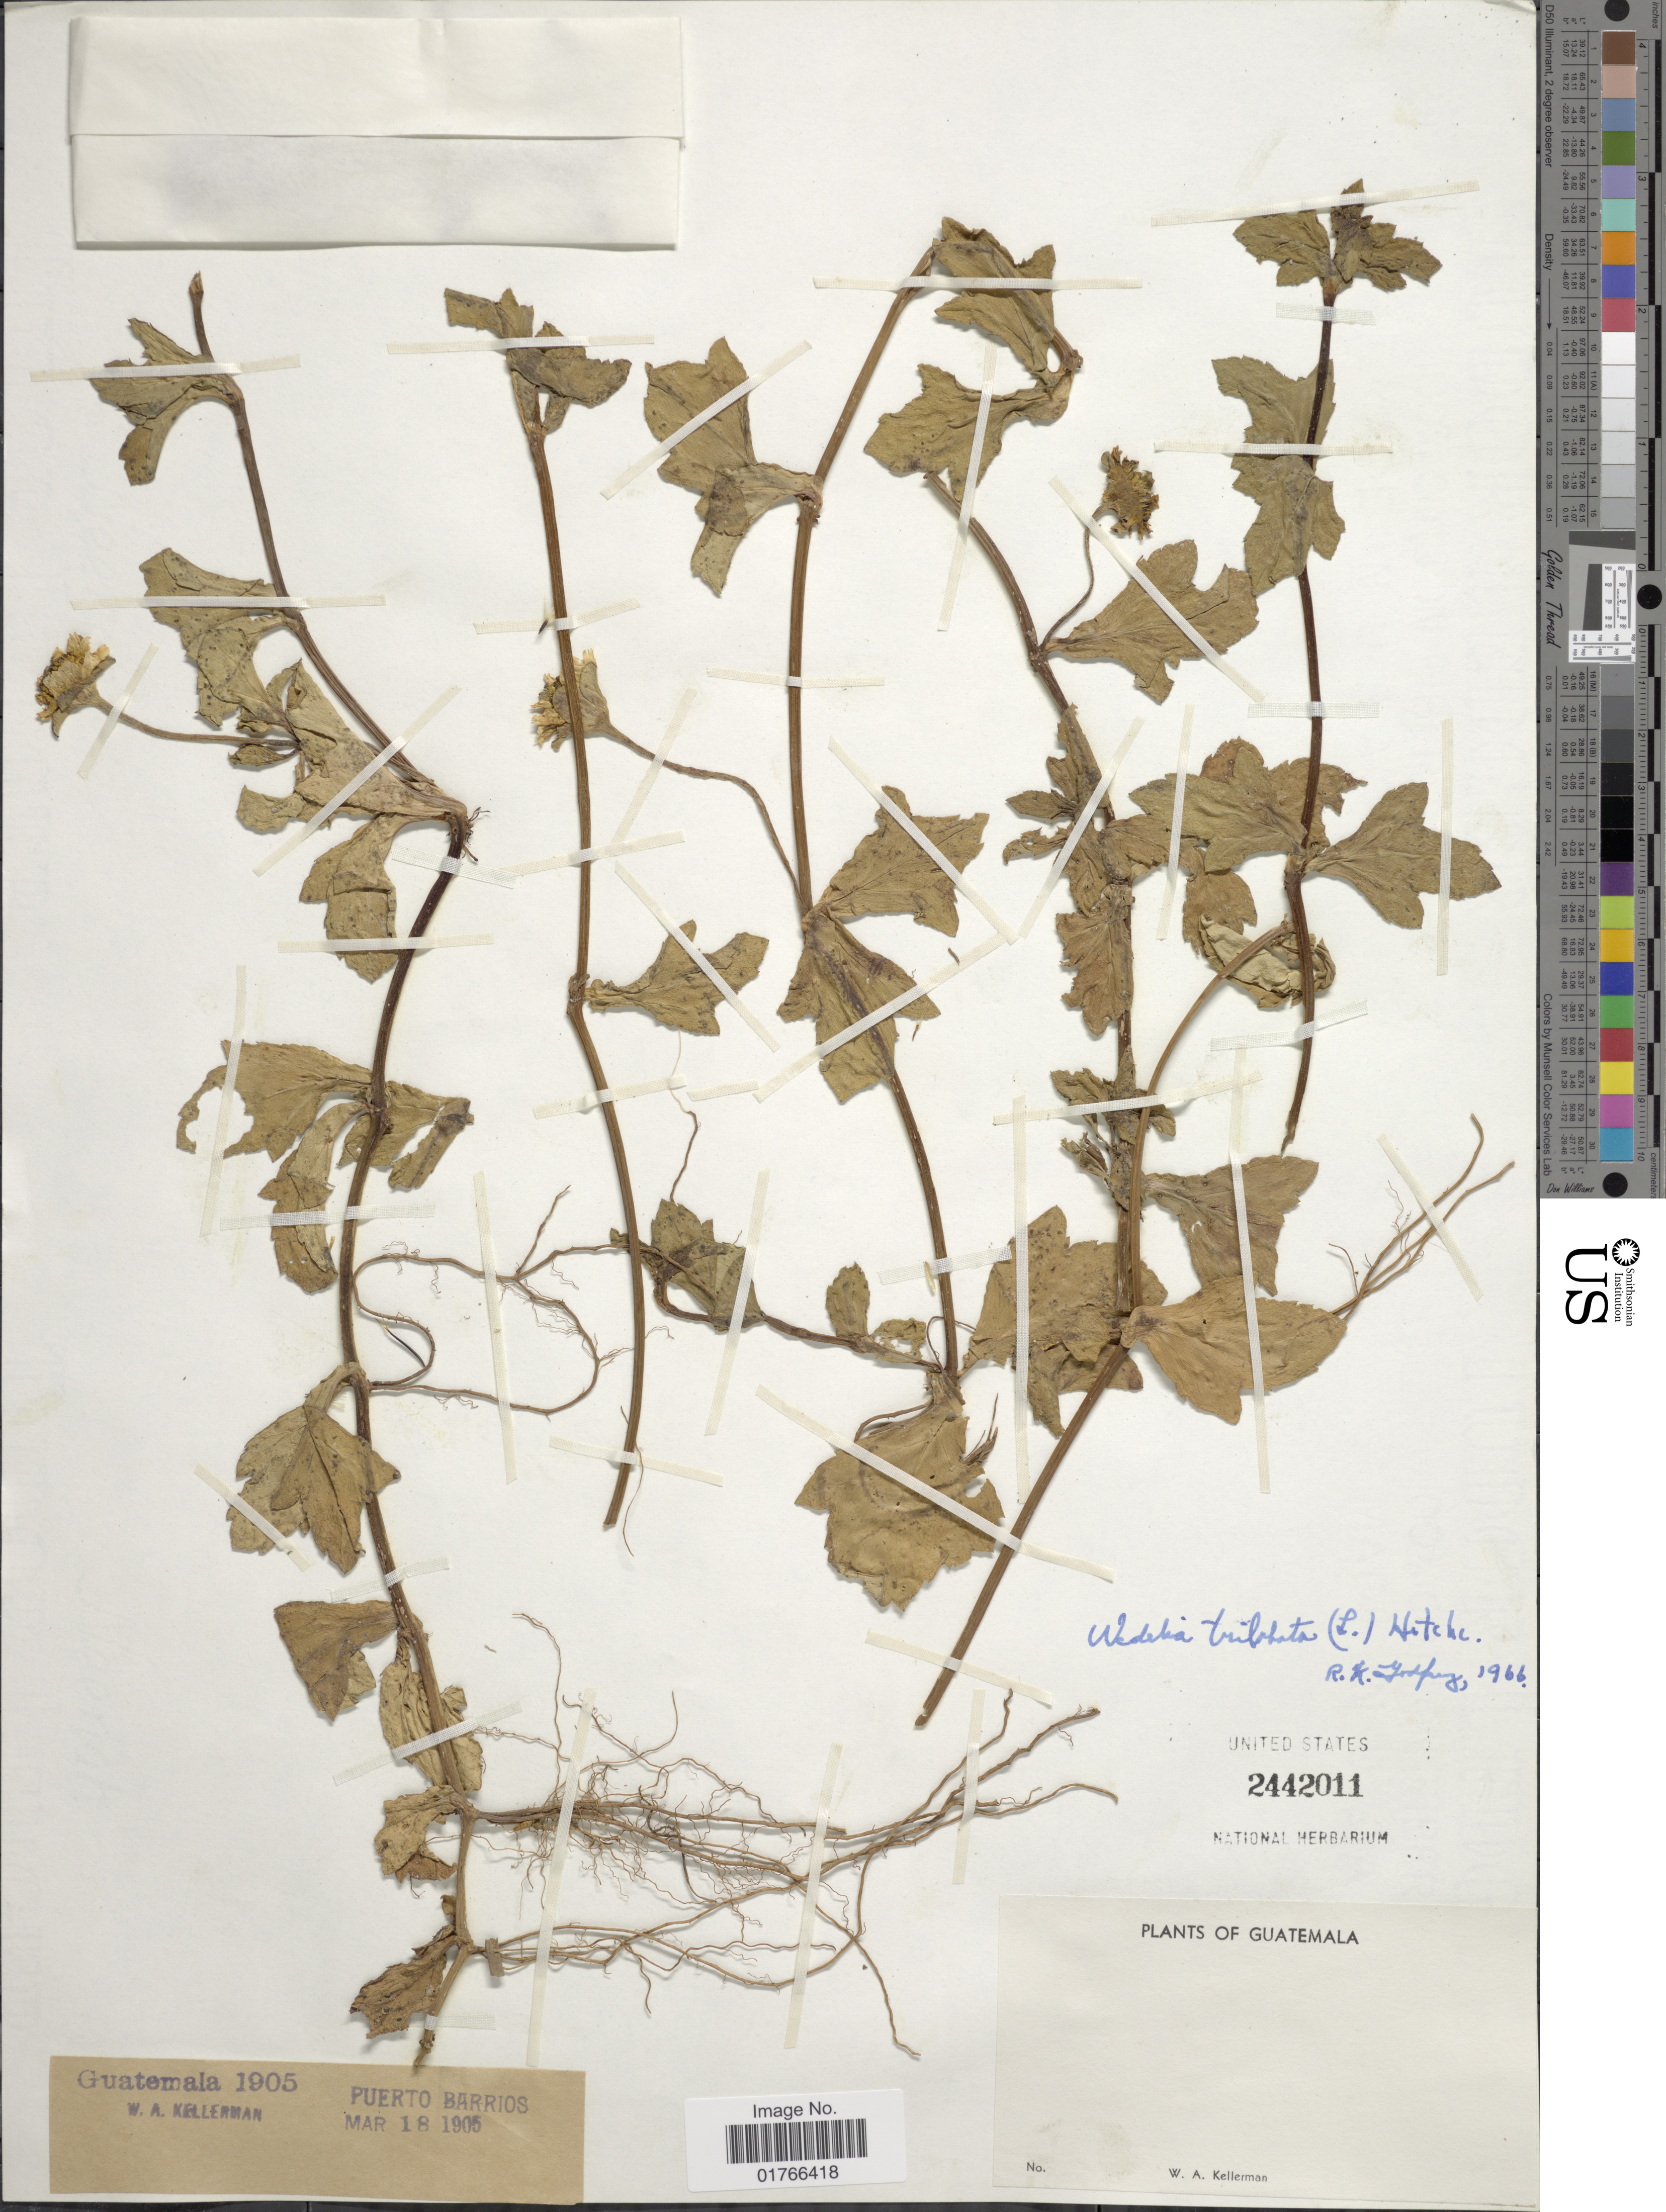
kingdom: Plantae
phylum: Tracheophyta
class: Magnoliopsida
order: Asterales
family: Asteraceae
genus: Sphagneticola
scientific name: Sphagneticola trilobata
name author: (L.) Pruski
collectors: W. Kellerman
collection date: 1905-03-18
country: Guatemala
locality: Puerto Barrios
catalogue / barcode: US 2442011